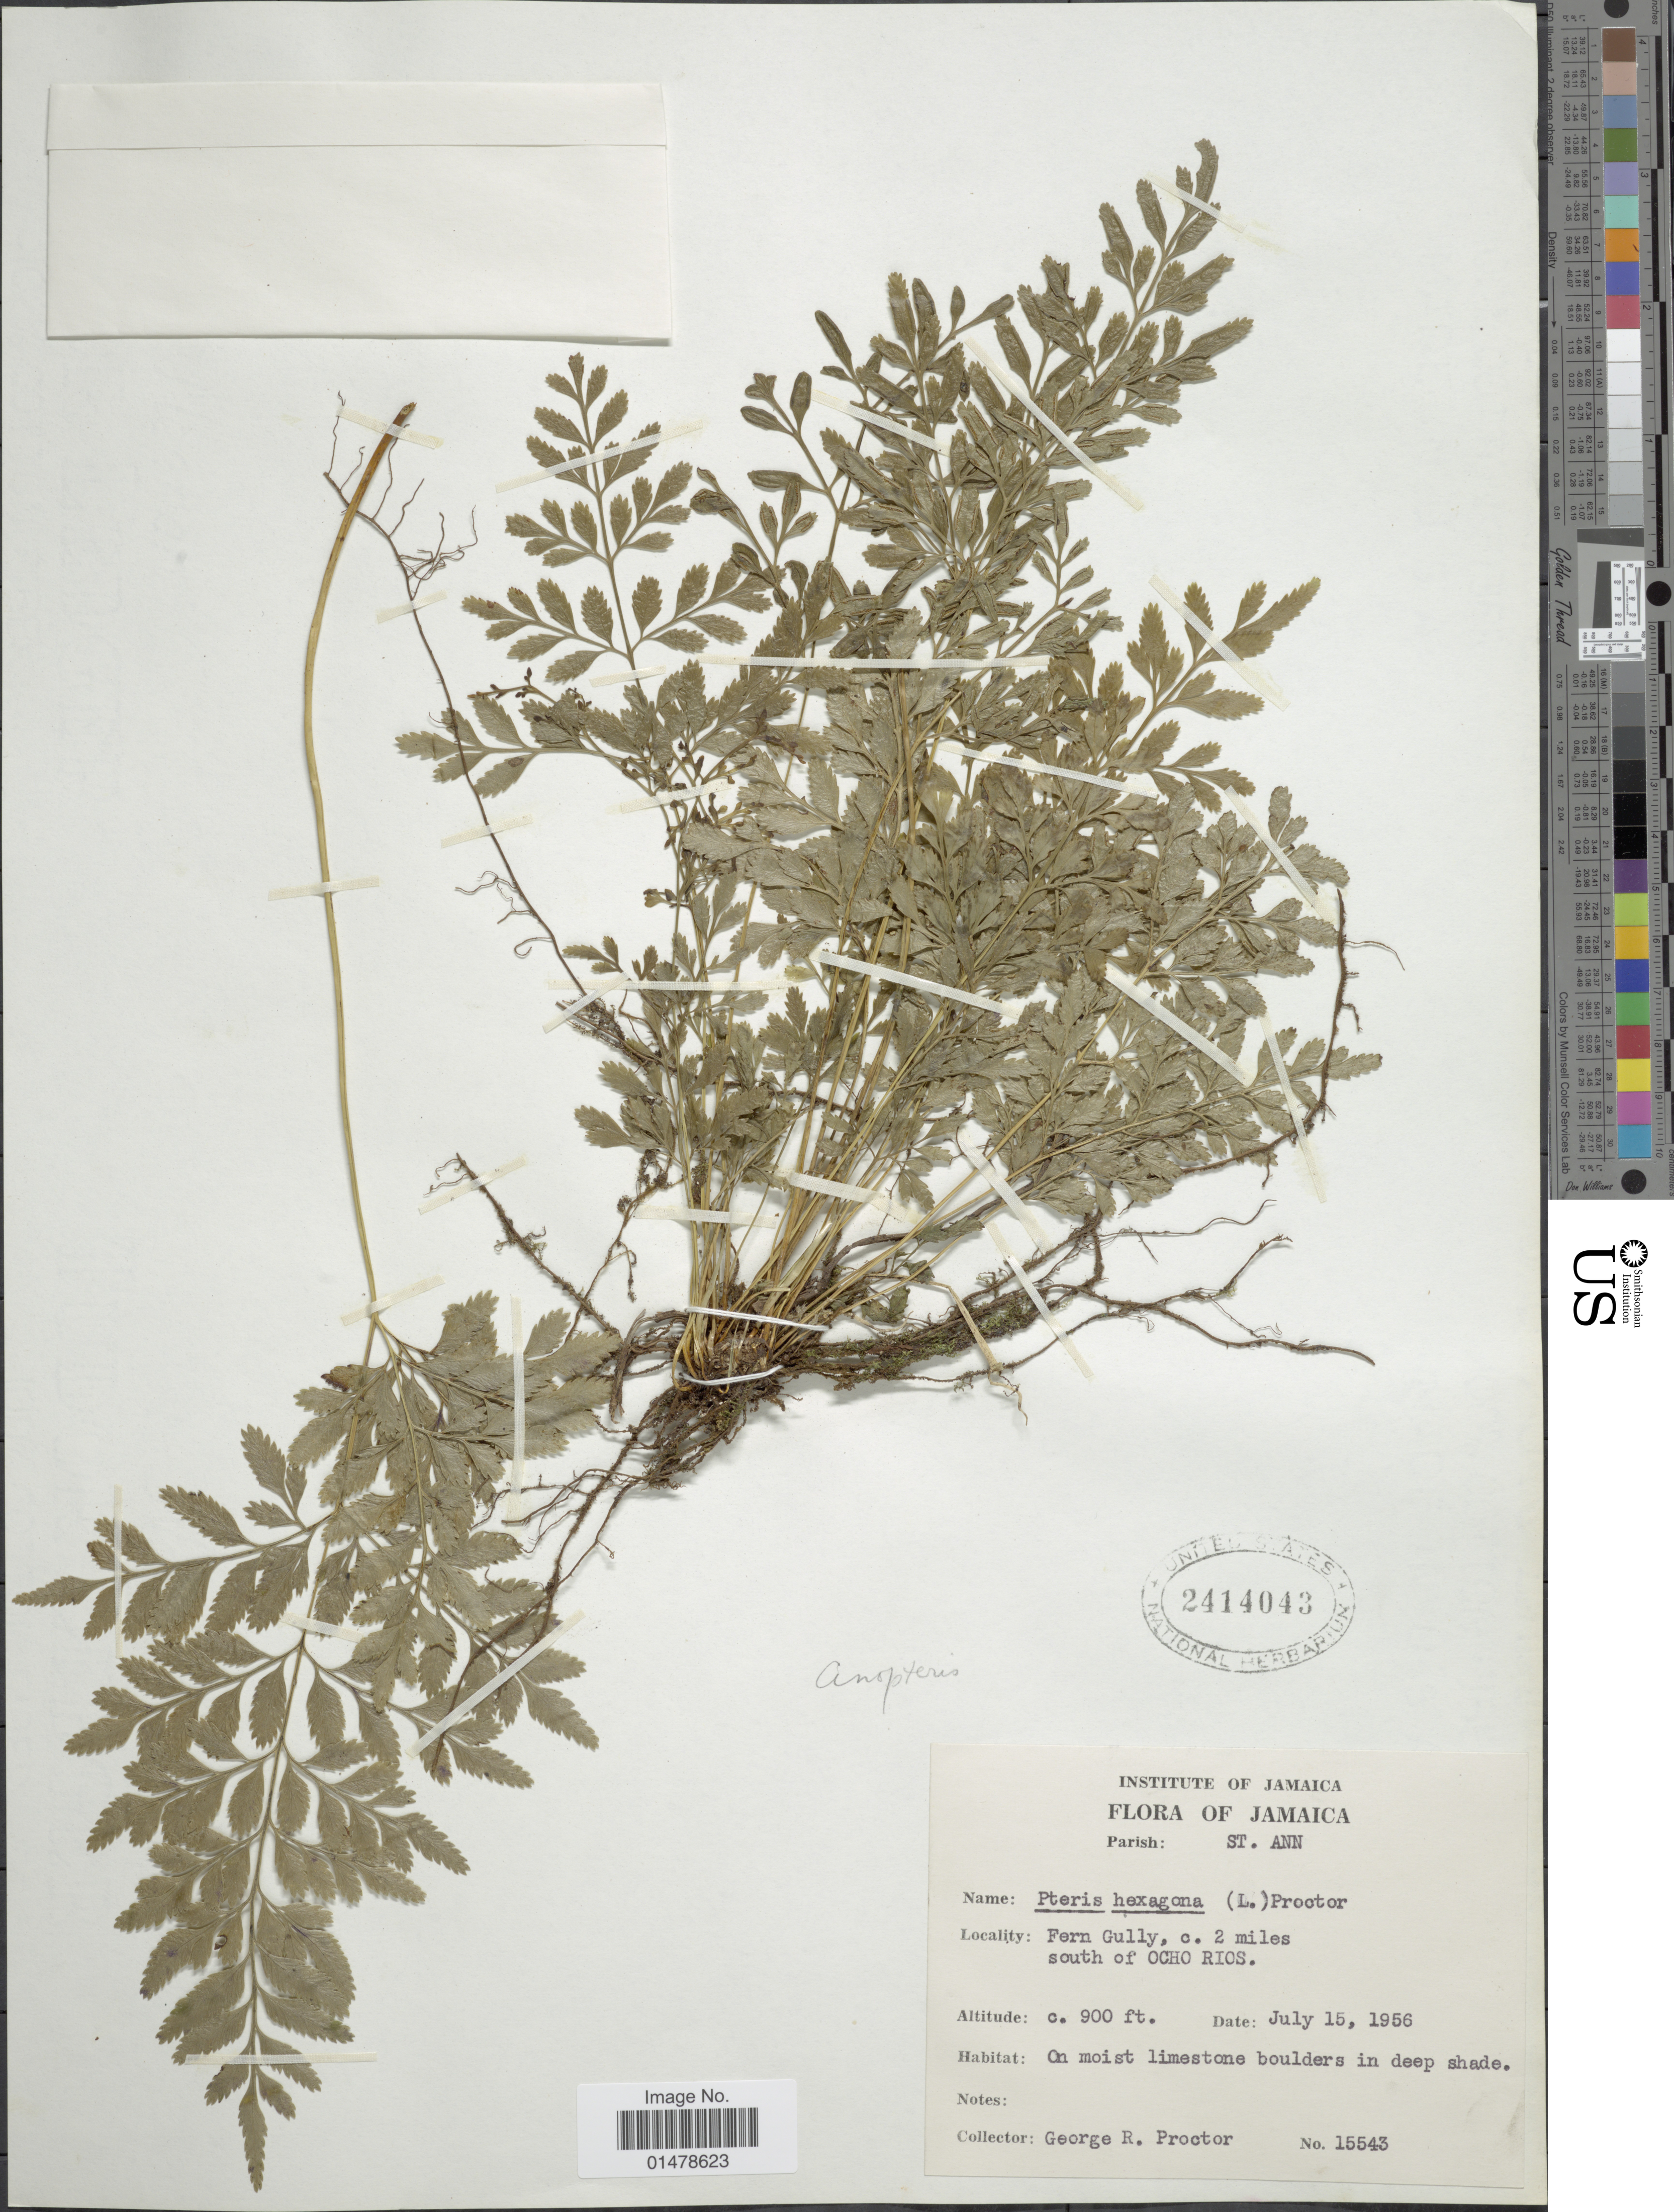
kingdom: Plantae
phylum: Tracheophyta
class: Polypodiopsida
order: Polypodiales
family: Pteridaceae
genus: Pteris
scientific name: Pteris hexagona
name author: (L.) Proctor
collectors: G. R. Proctor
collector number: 15543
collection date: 1956-07-15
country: Jamaica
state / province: Saint Ann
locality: Parish: St Ann, Fern Gully, c. 2 miles south of Ocho Rios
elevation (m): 274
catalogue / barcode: US 2414043